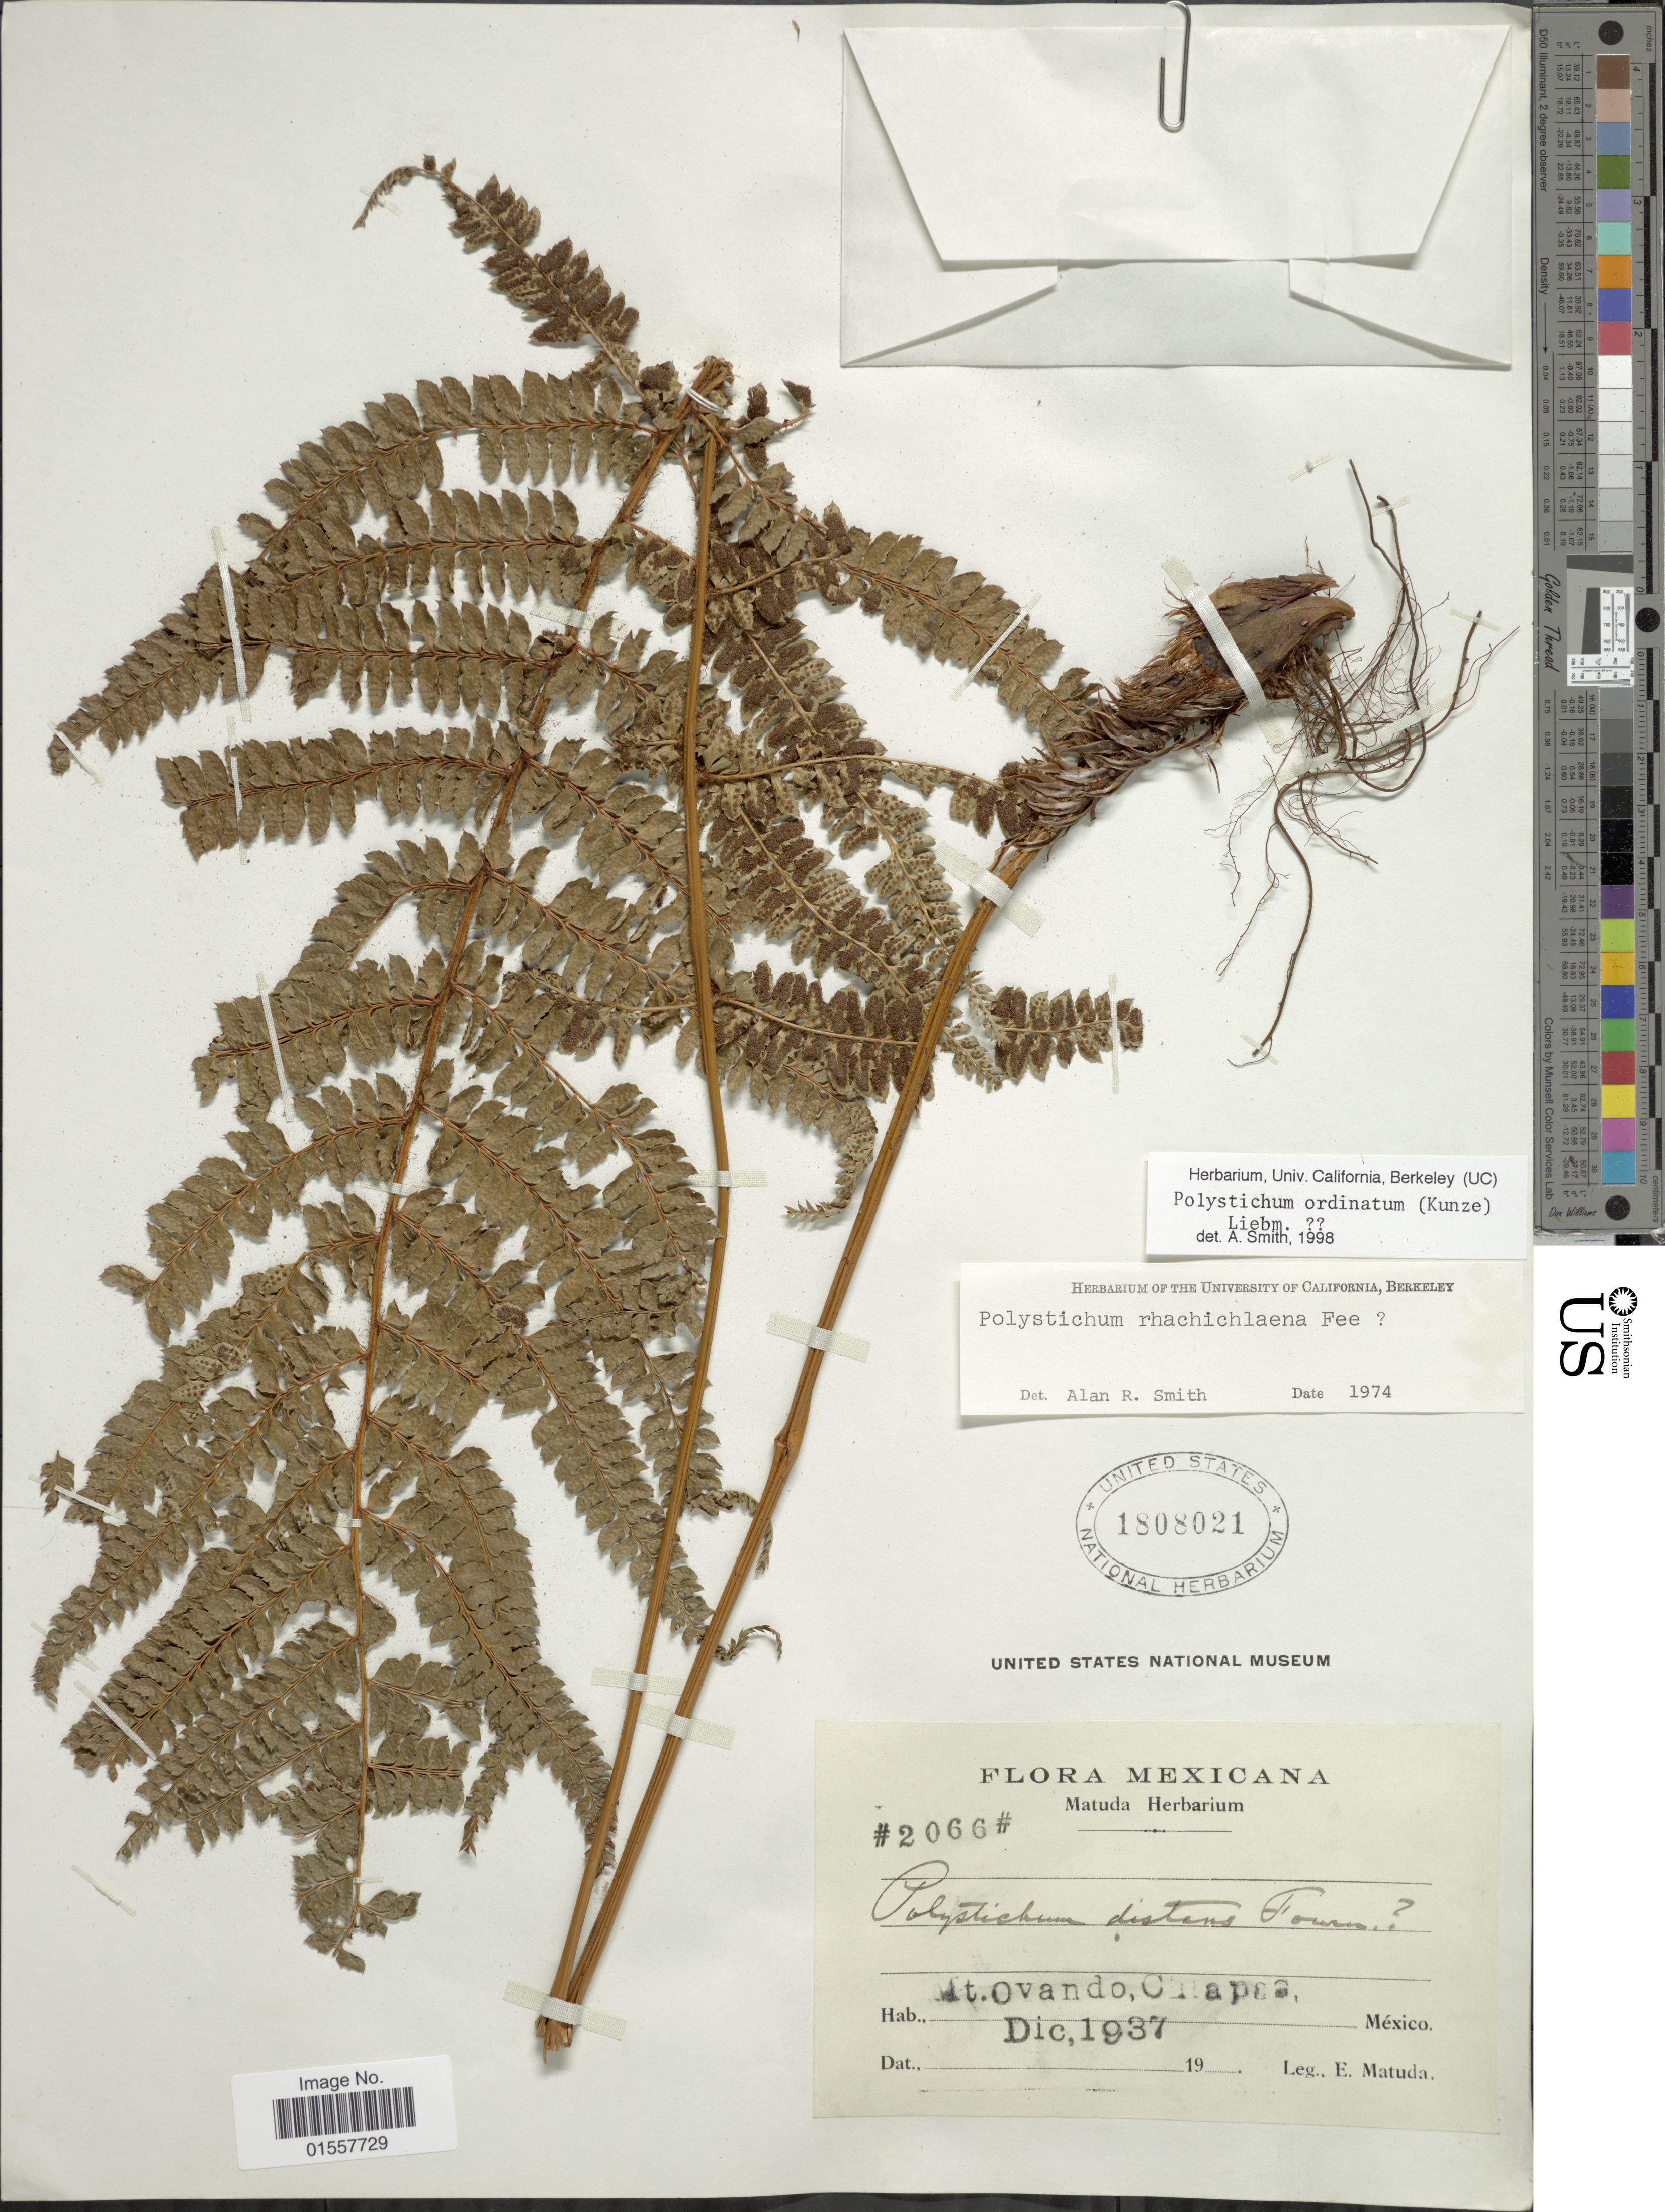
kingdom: Plantae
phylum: Tracheophyta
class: Polypodiopsida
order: Polypodiales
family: Dryopteridaceae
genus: Polystichum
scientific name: Polystichum ordinatum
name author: (Kunze) Liebm.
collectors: E. Matuda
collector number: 2066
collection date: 1937-10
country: Mexico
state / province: Chiapas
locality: Mexicana, Mt. Ovando, Vhiapas, Mexico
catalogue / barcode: US 1808021